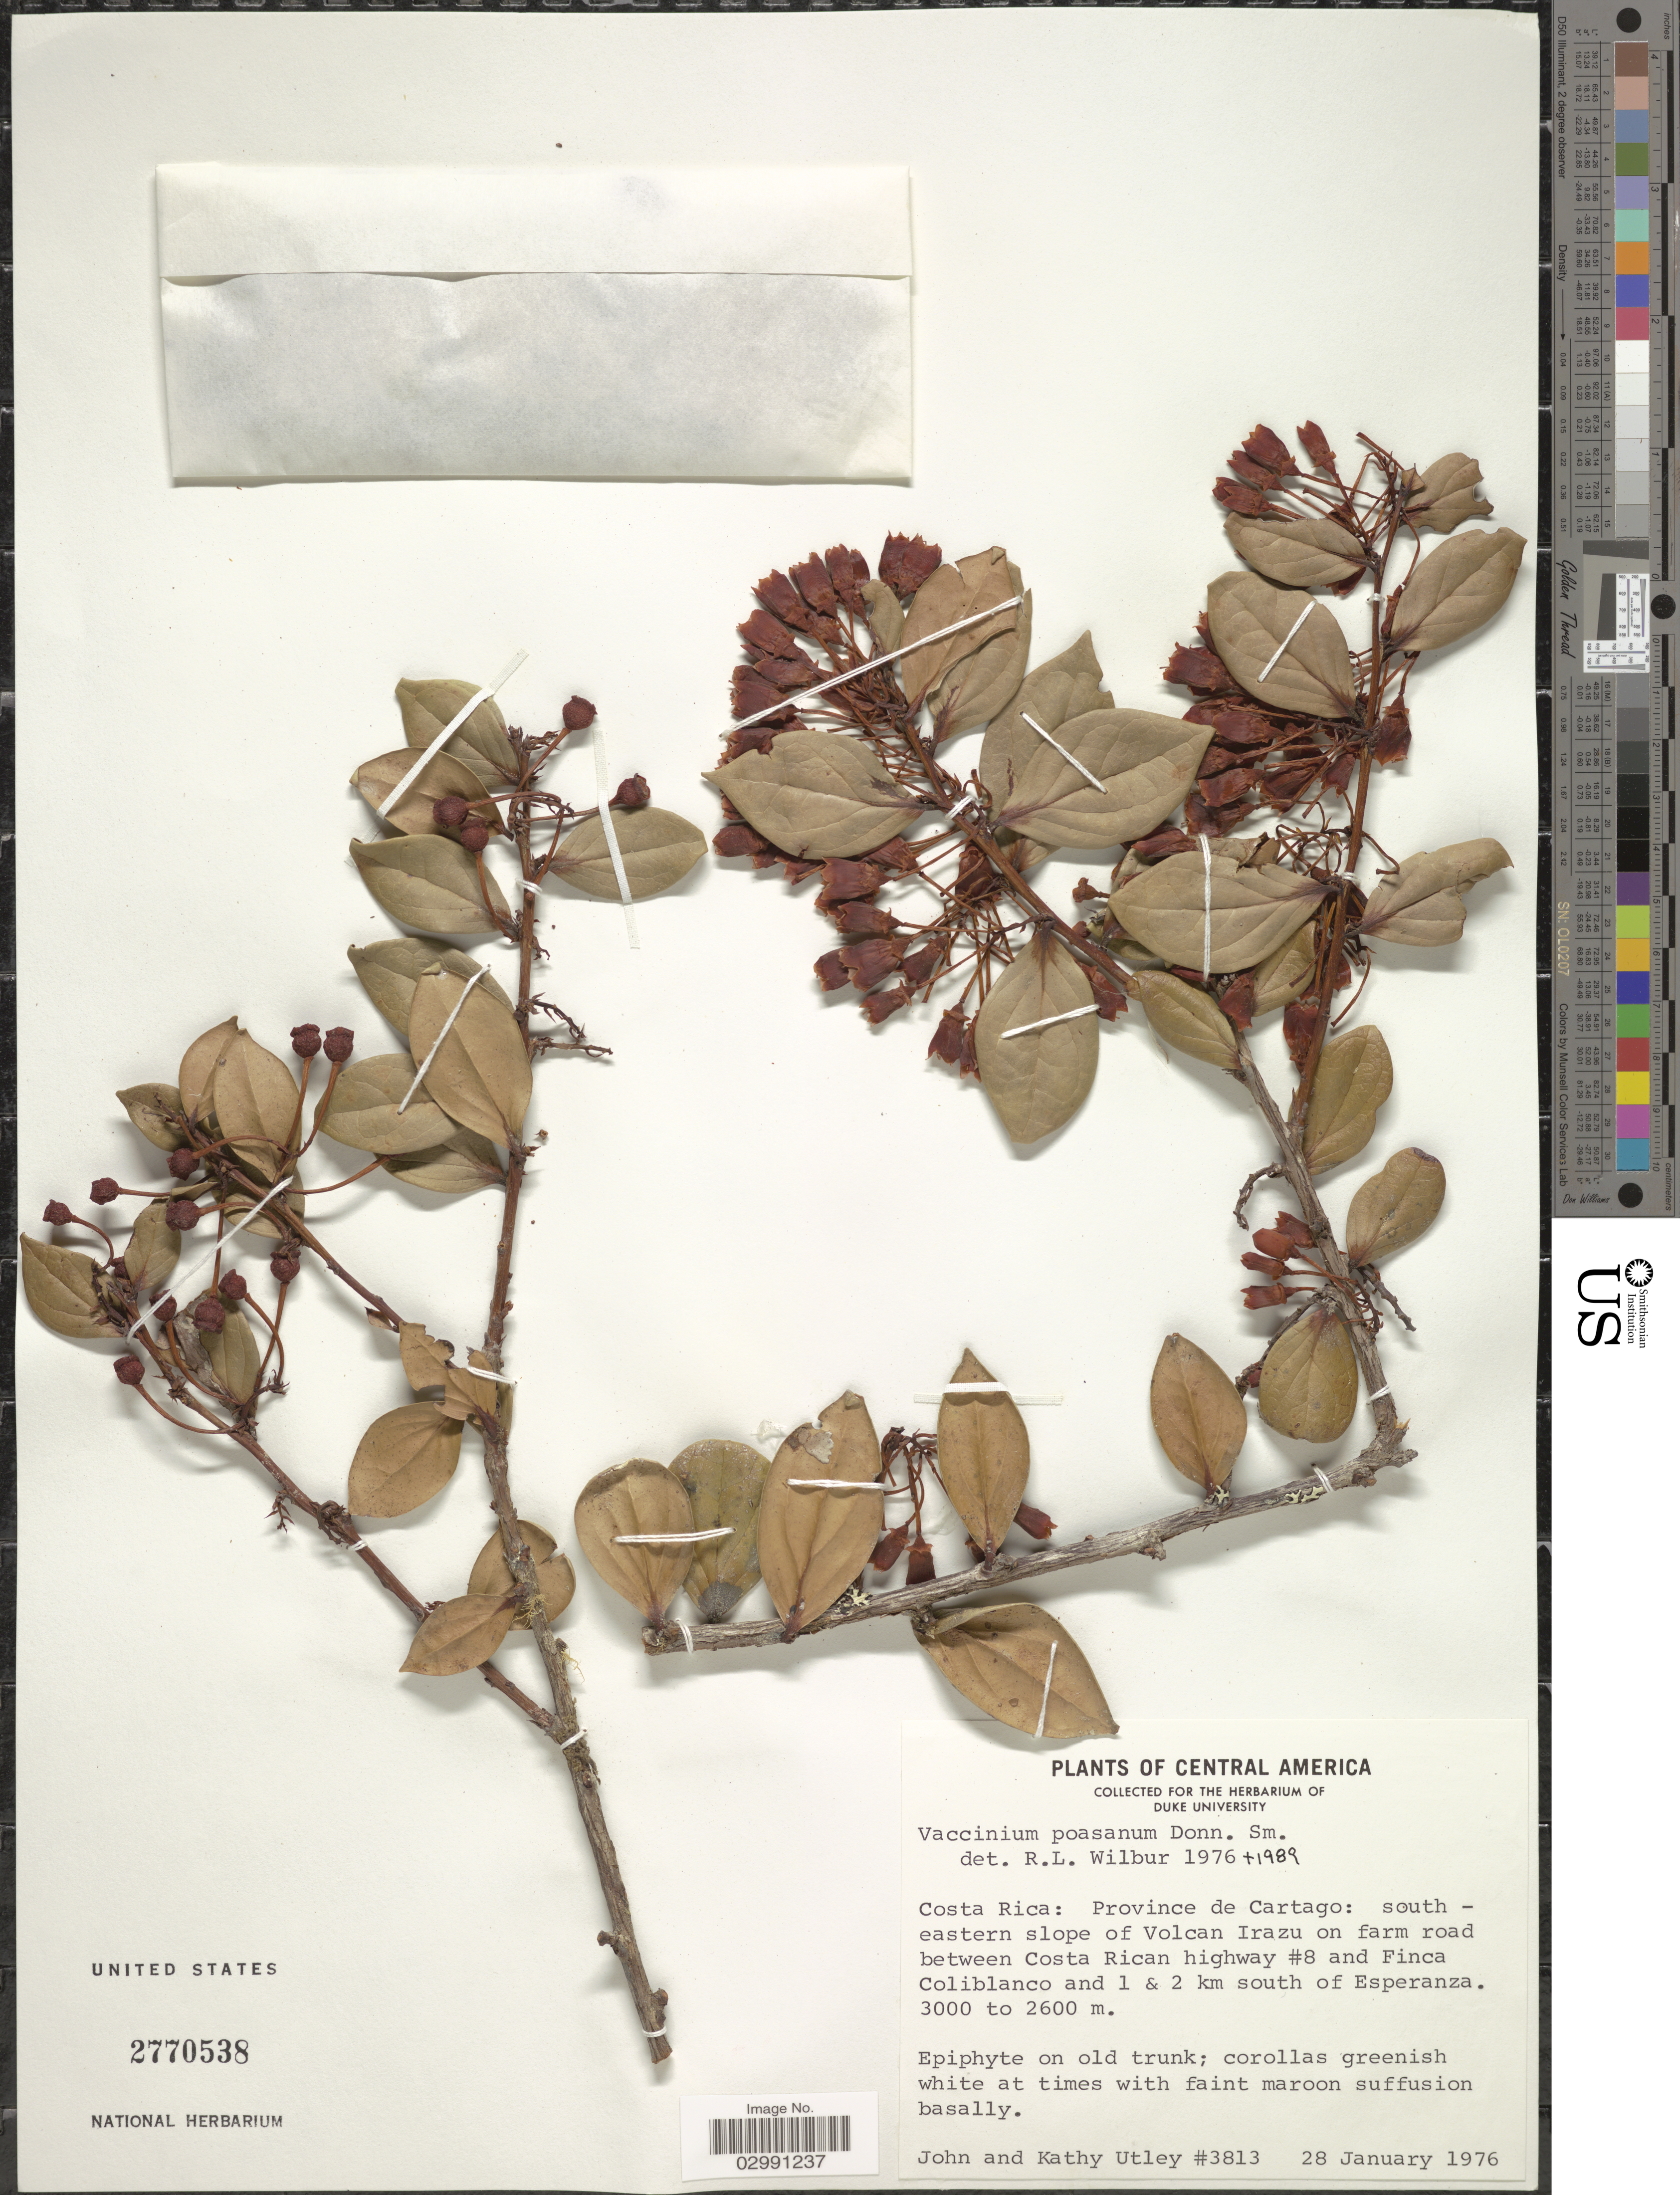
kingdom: Plantae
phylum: Tracheophyta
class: Magnoliopsida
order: Ericales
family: Ericaceae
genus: Vaccinium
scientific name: Vaccinium poasanum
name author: Donn. Sm.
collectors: J. F. Utley & K. Burt-Utley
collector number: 3813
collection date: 1976-01-28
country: Costa Rica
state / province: Cartago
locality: Province de Cartago: south-eastern slope of Volcan Irazu on farm road between Costa Rican highway #8 and Finca Coliblanco and 1 & 2 km south of Esperanza.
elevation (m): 2600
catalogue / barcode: US 2770538